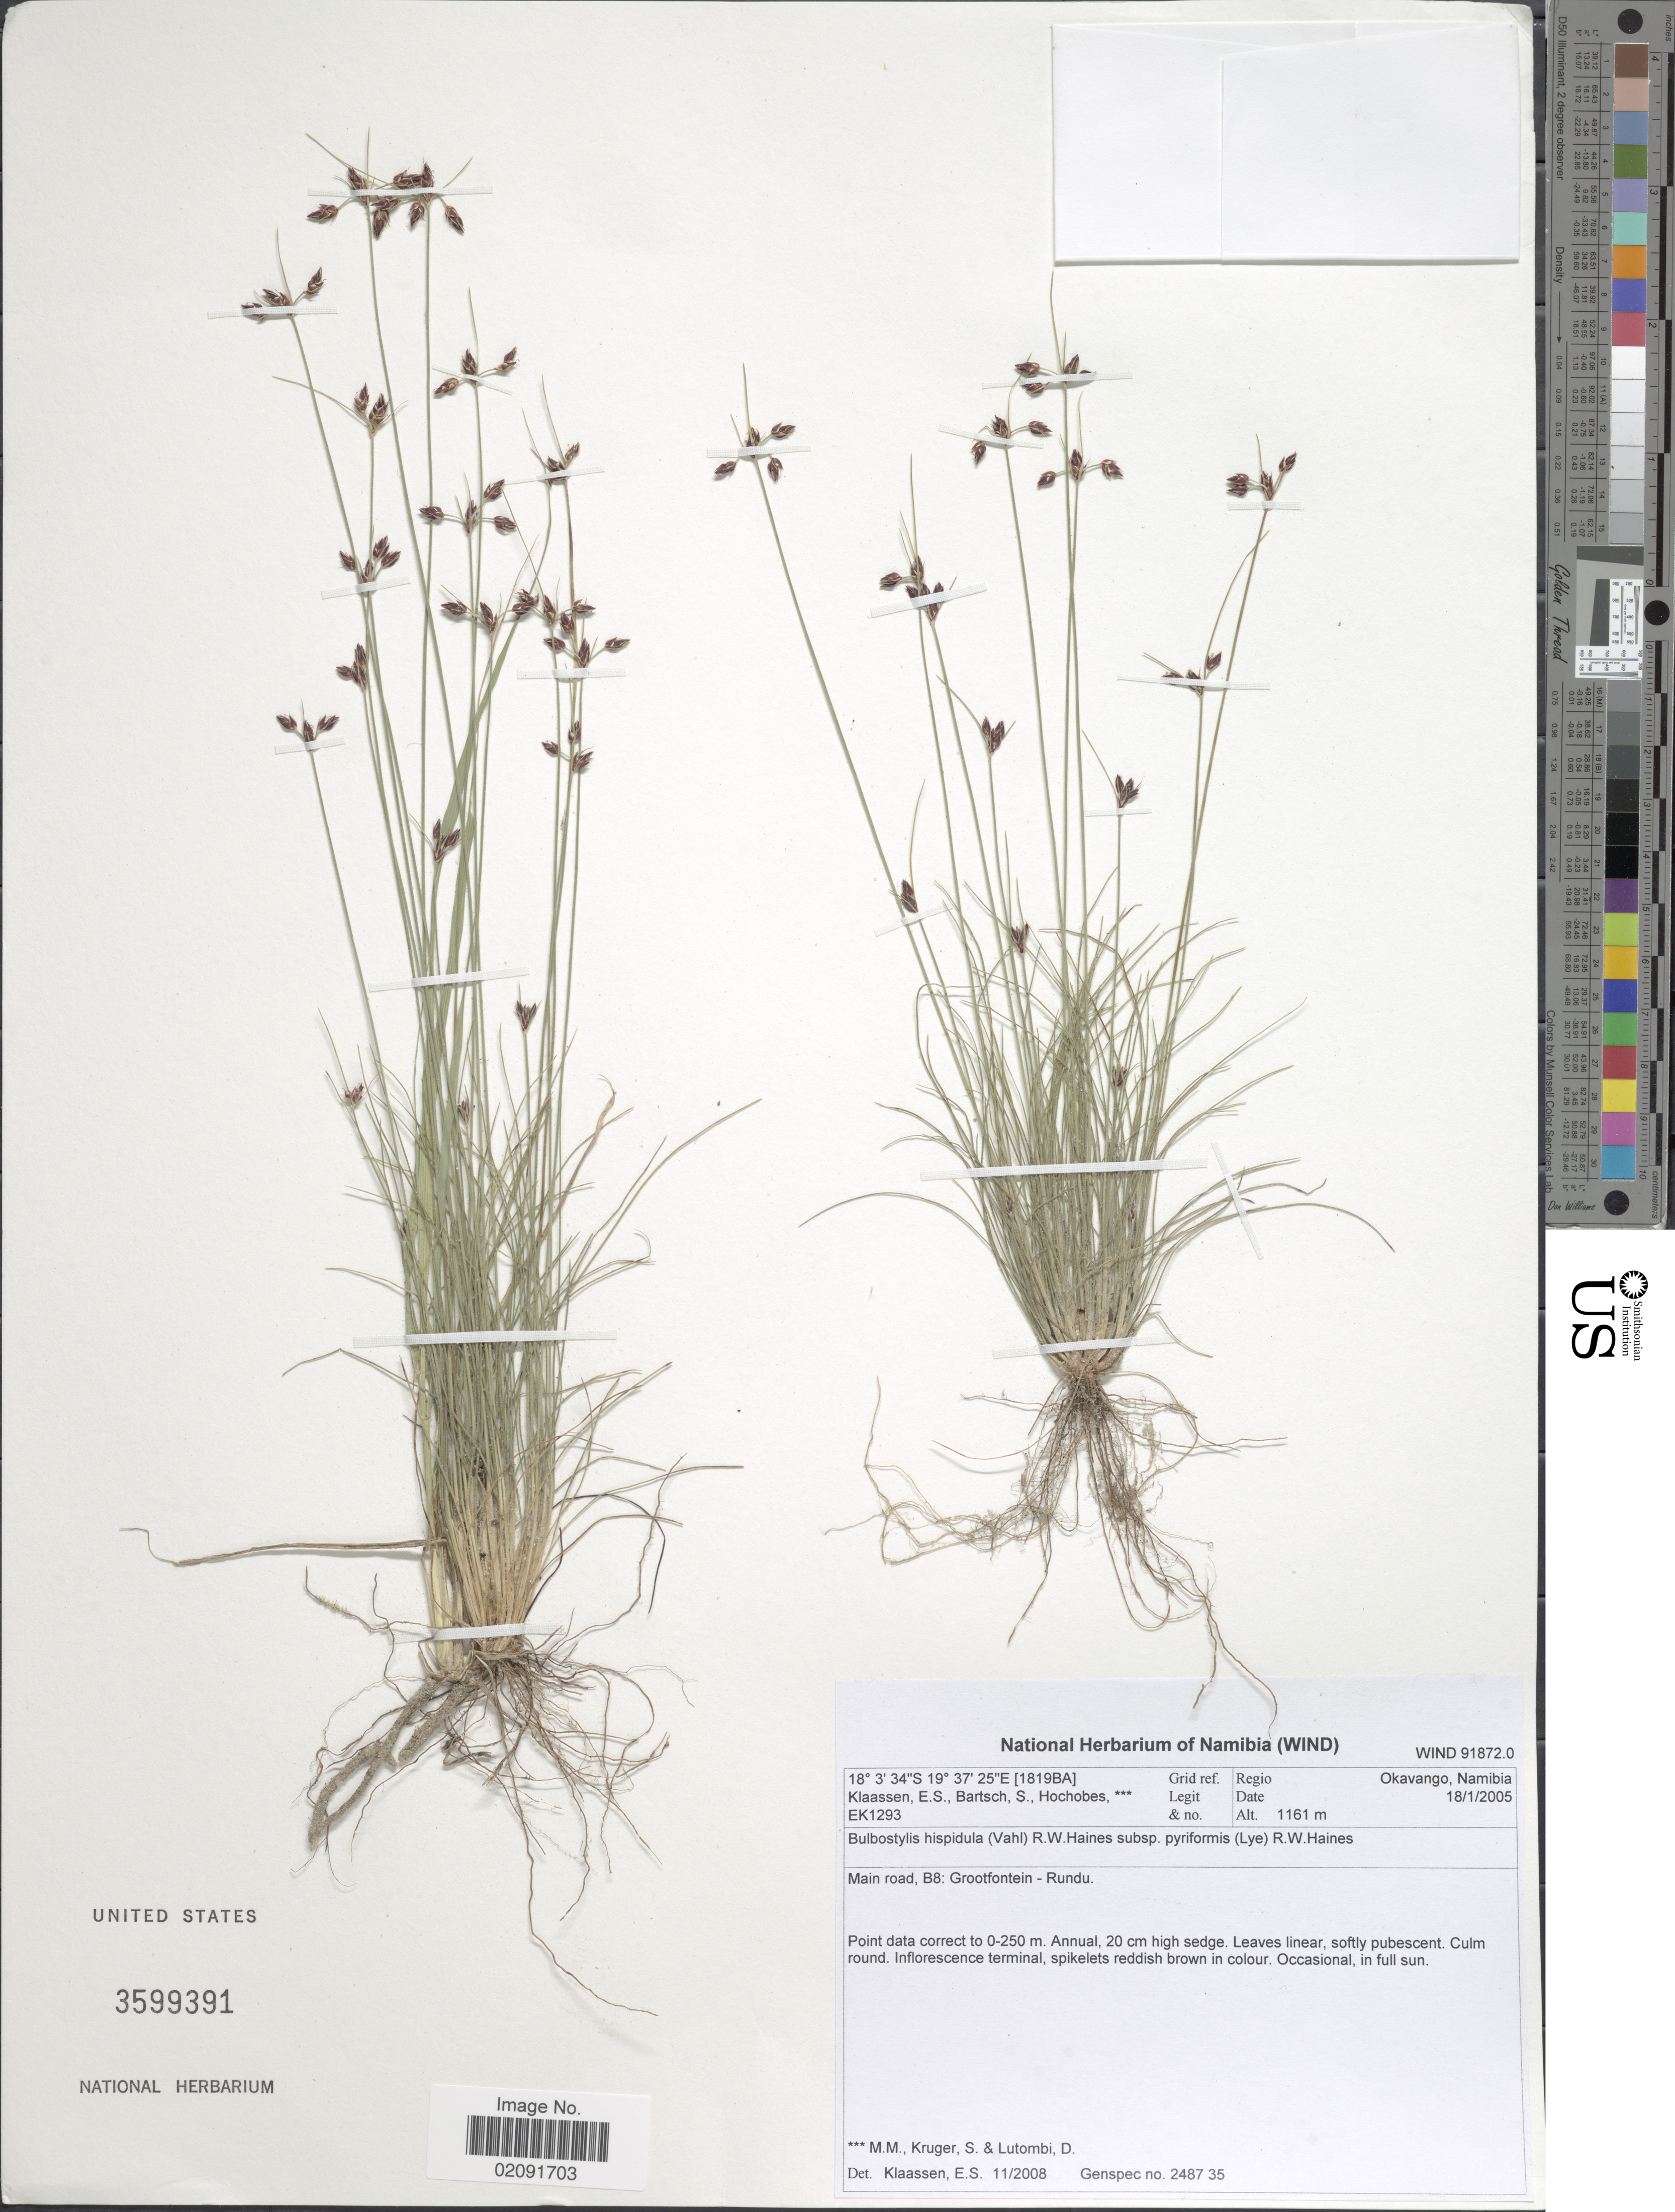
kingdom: Plantae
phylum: Tracheophyta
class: Liliopsida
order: Poales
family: Cyperaceae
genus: Bulbostylis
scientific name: Bulbostylis hispidula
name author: (Vahl) R.W. Haines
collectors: E. S. Klaassen, S. Bartsch & Hochobes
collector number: EK1293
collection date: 2005-01-18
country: Namibia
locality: Okavango. Main road, B8: Grootfontein - Rundu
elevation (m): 1161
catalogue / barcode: US 3599391